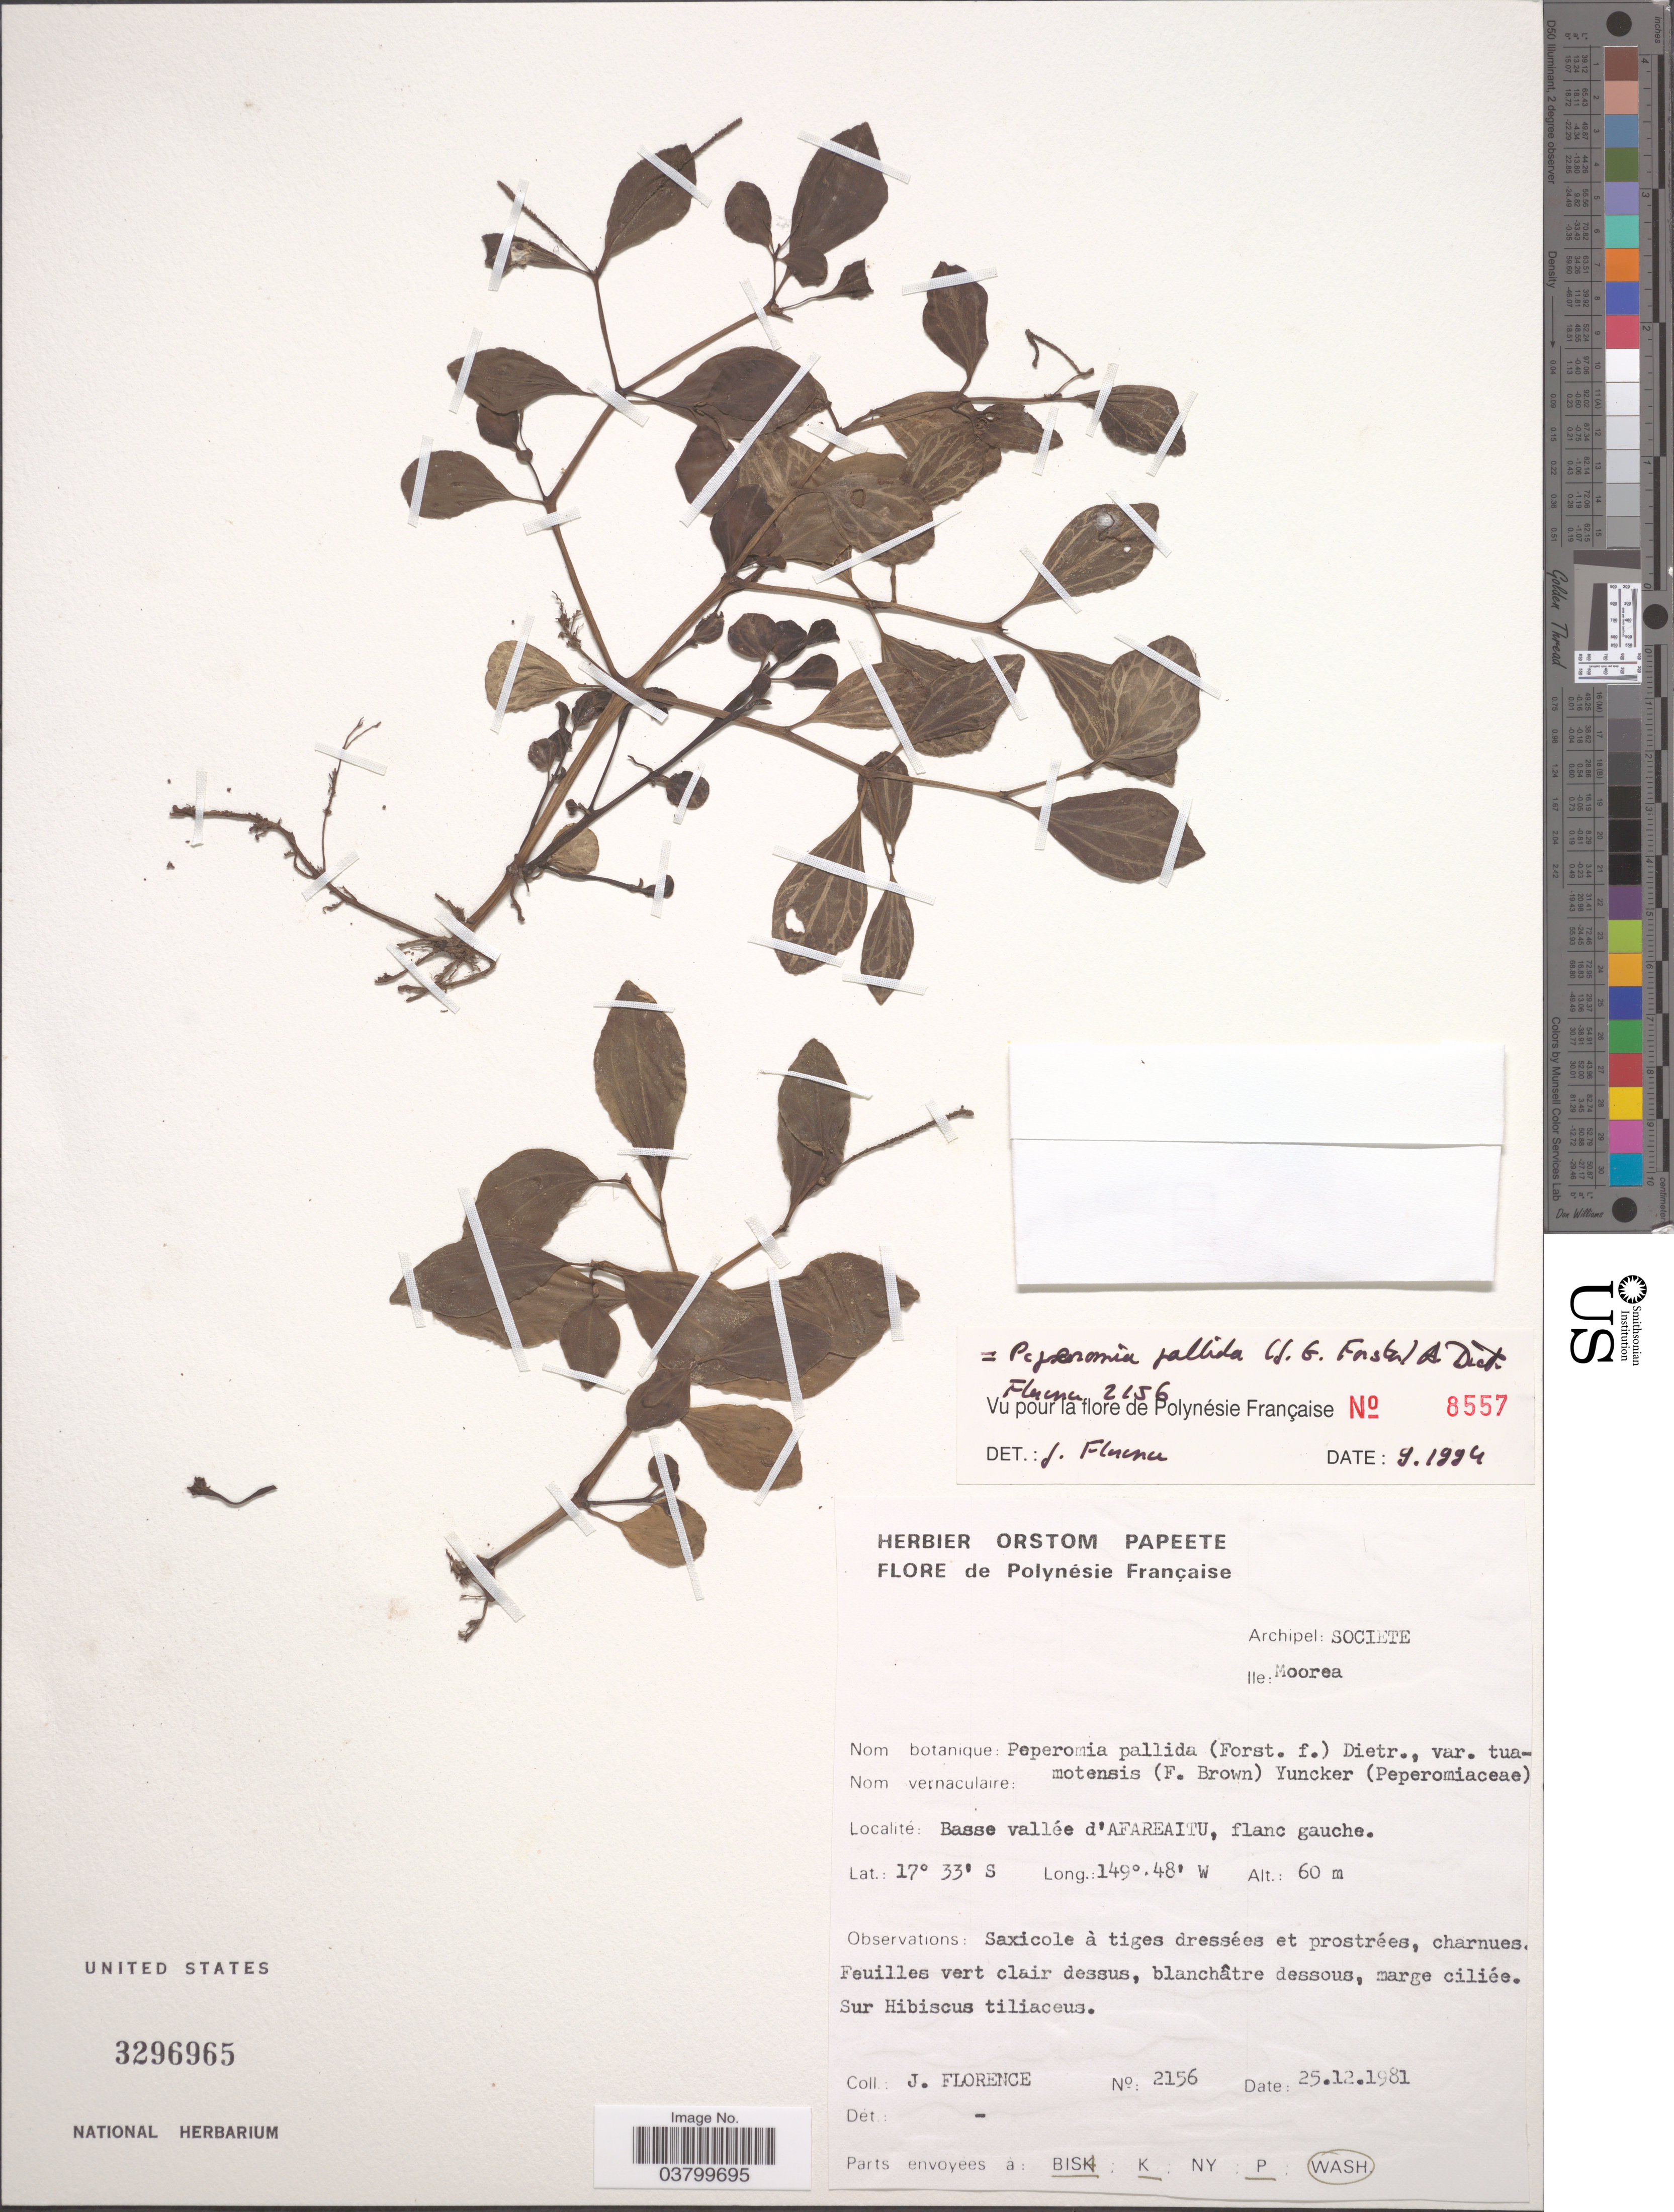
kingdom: Plantae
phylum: Tracheophyta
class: Magnoliopsida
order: Piperales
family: Piperaceae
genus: Peperomia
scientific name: Peperomia pallida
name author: (G. Forst.) Dietr.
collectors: J. Florence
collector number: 2156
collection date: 1981-12-25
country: French Polynesia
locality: Archipel: Societe. Ile: Moorea. Basse vallée d'Afareaitu, flanc gauche.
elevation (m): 60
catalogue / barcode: US 3296965